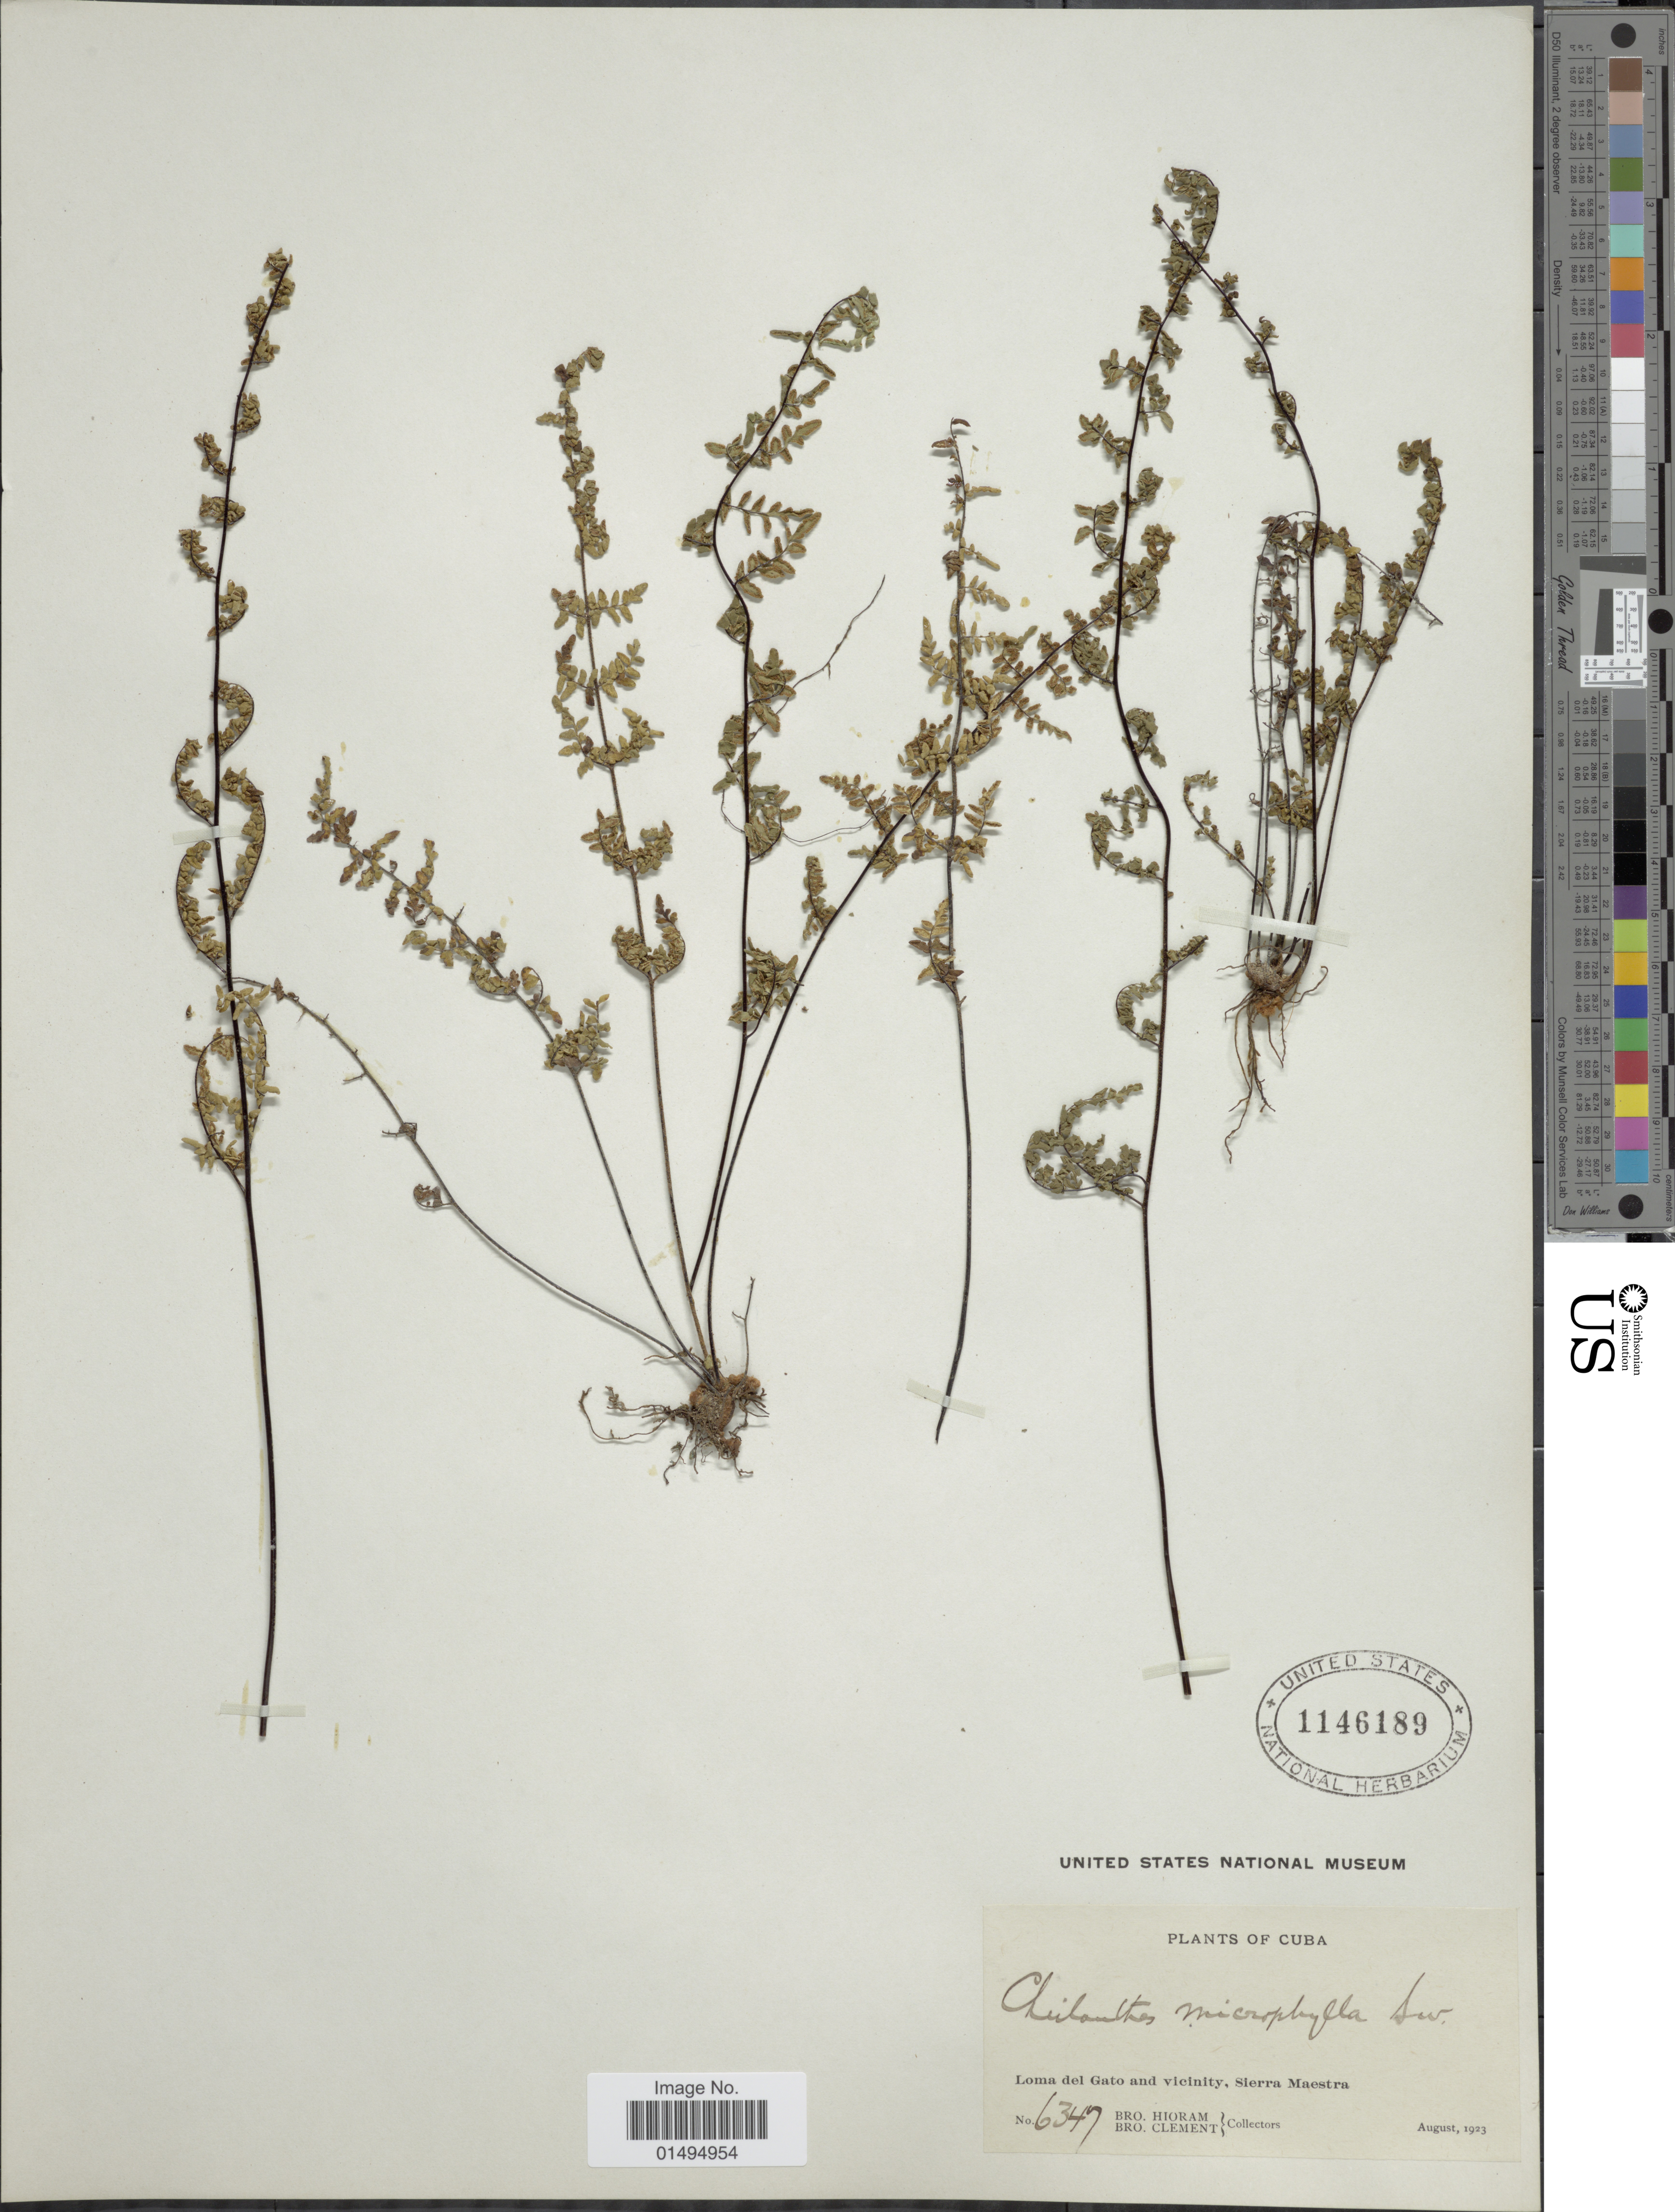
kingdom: Plantae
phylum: Tracheophyta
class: Polypodiopsida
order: Polypodiales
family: Pteridaceae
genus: Myriopteris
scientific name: Myriopteris microphylla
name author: (Sw.) Grusz & Windham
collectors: Bro. Hioram & B. Clement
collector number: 6347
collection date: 1923-08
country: Cuba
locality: Loma Del Gato and vicinity, Sierra Maestra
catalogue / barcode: US 1146189